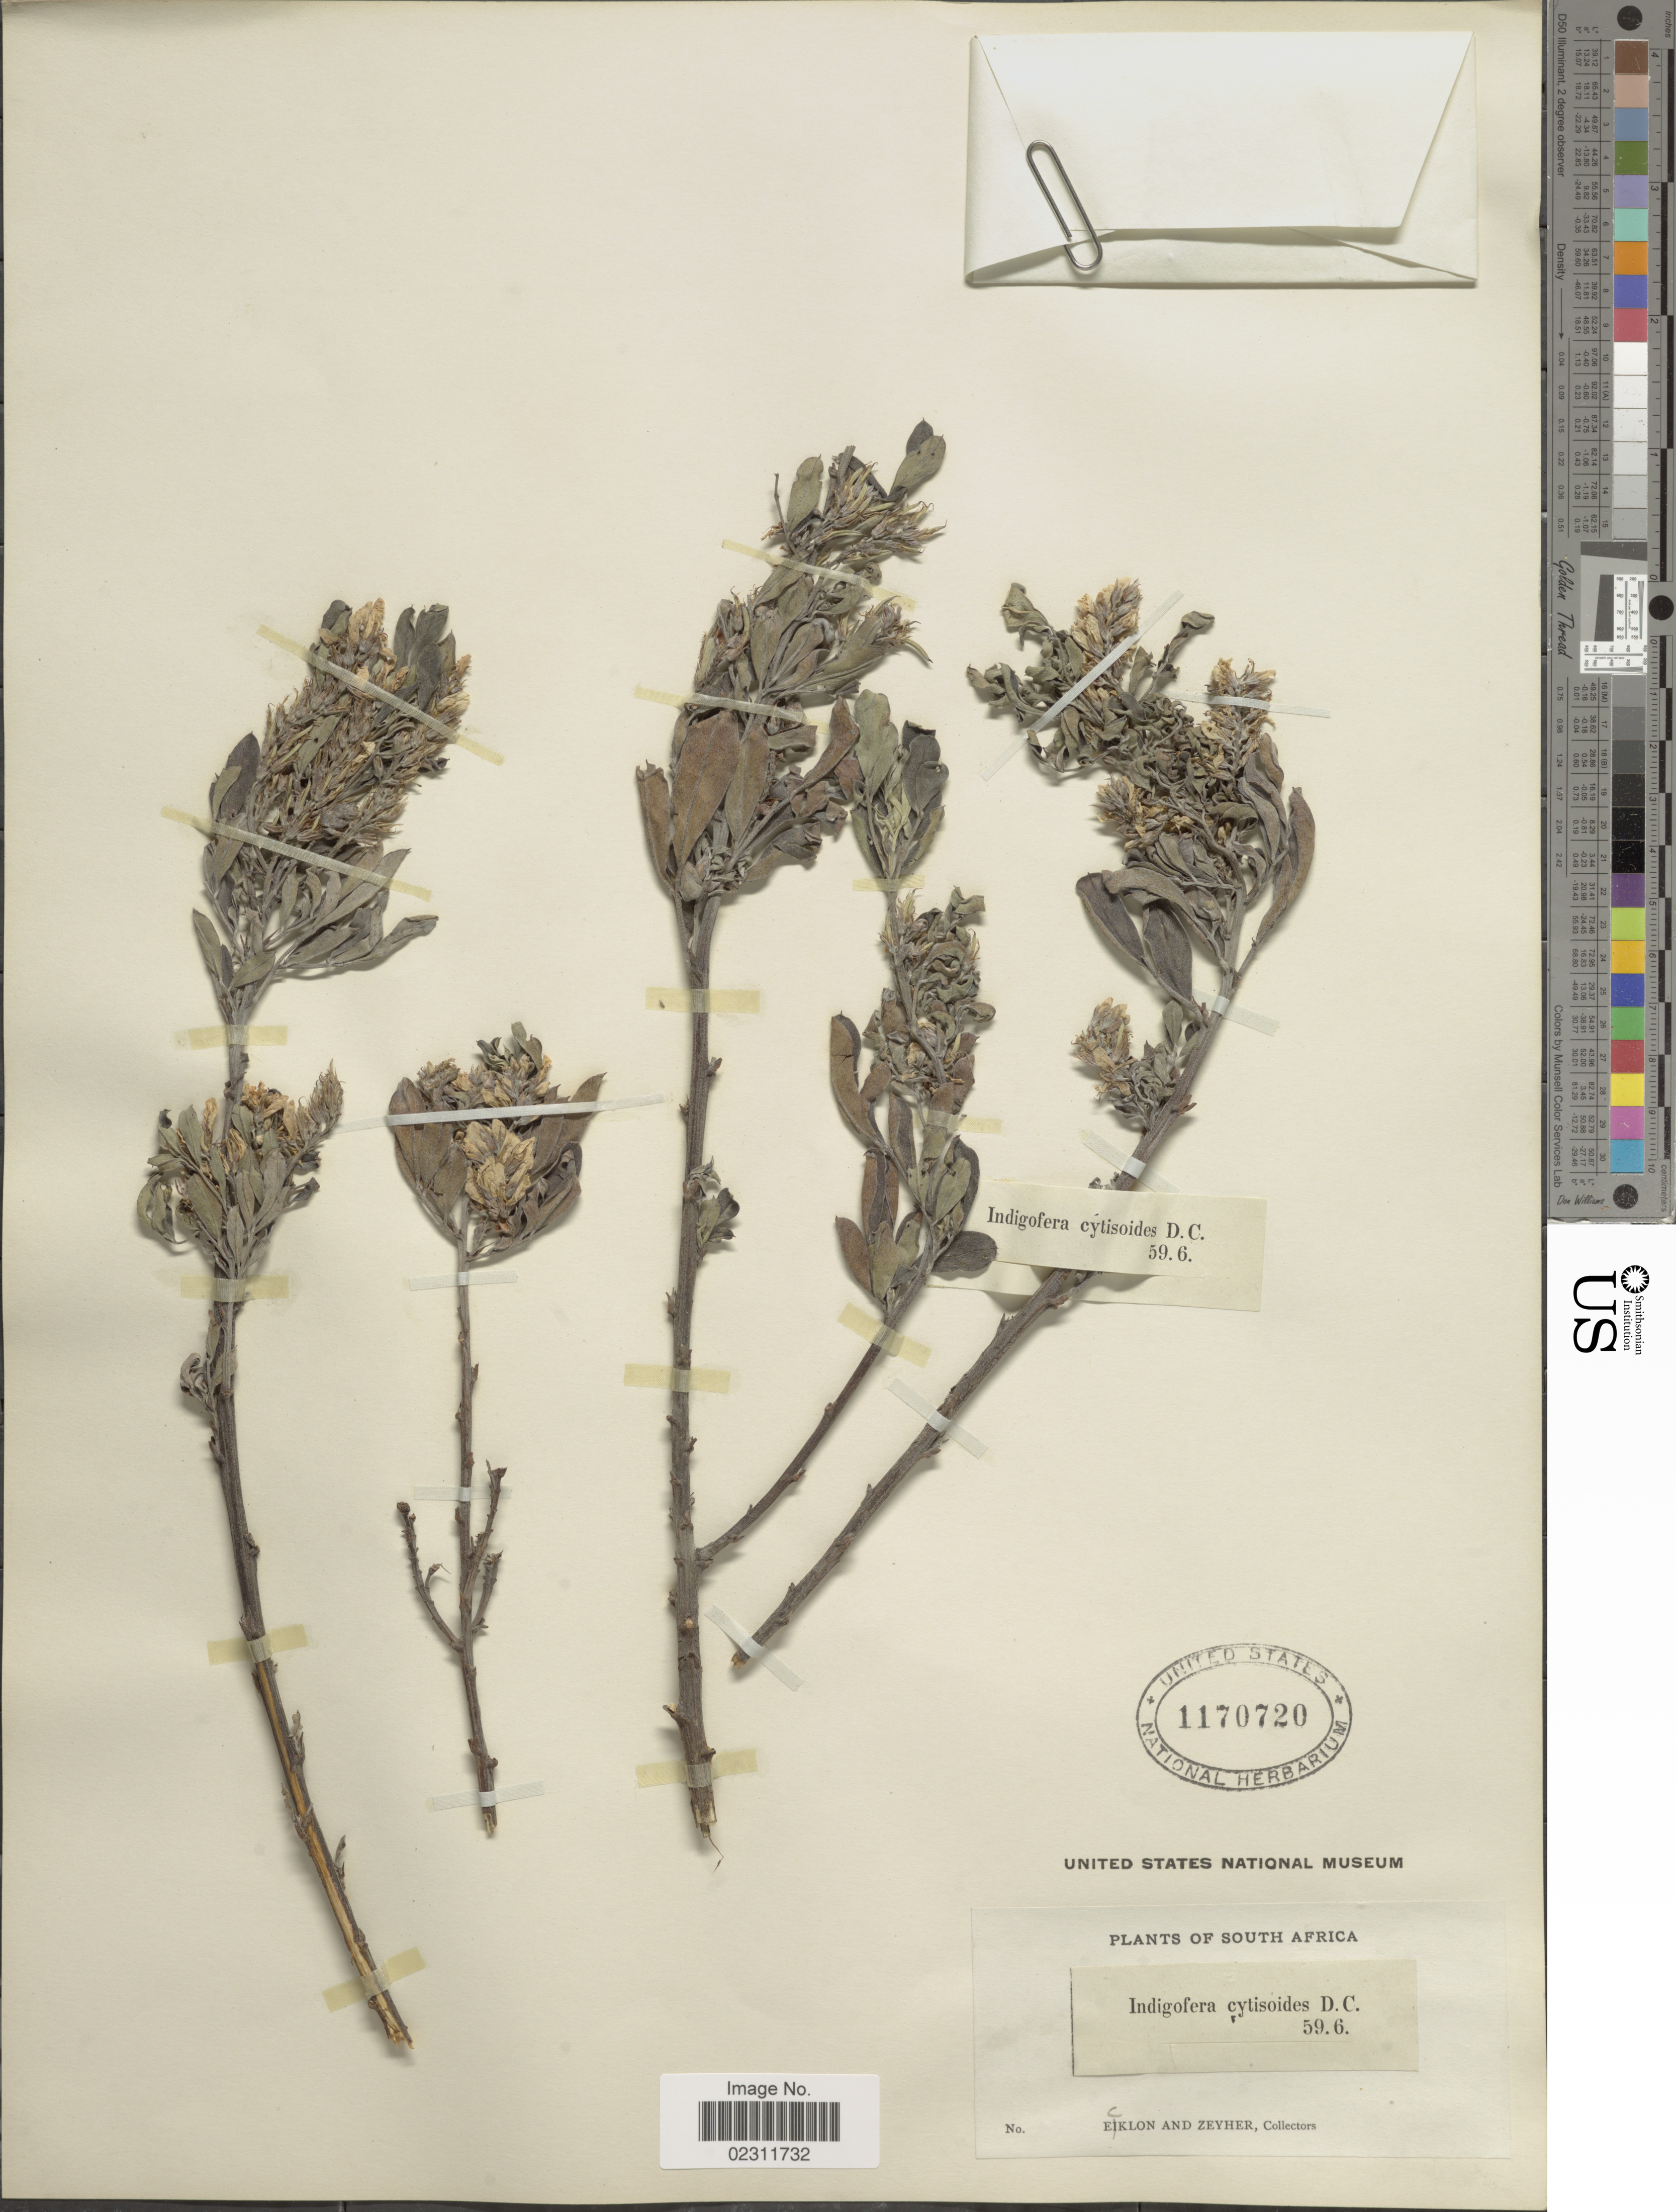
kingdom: Plantae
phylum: Tracheophyta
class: Magnoliopsida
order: Fabales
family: Fabaceae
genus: Indigofera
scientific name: Indigofera cytisoides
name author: Thunb.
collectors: -. Ecklon & -. Zeyher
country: South Africa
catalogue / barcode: US 1170720